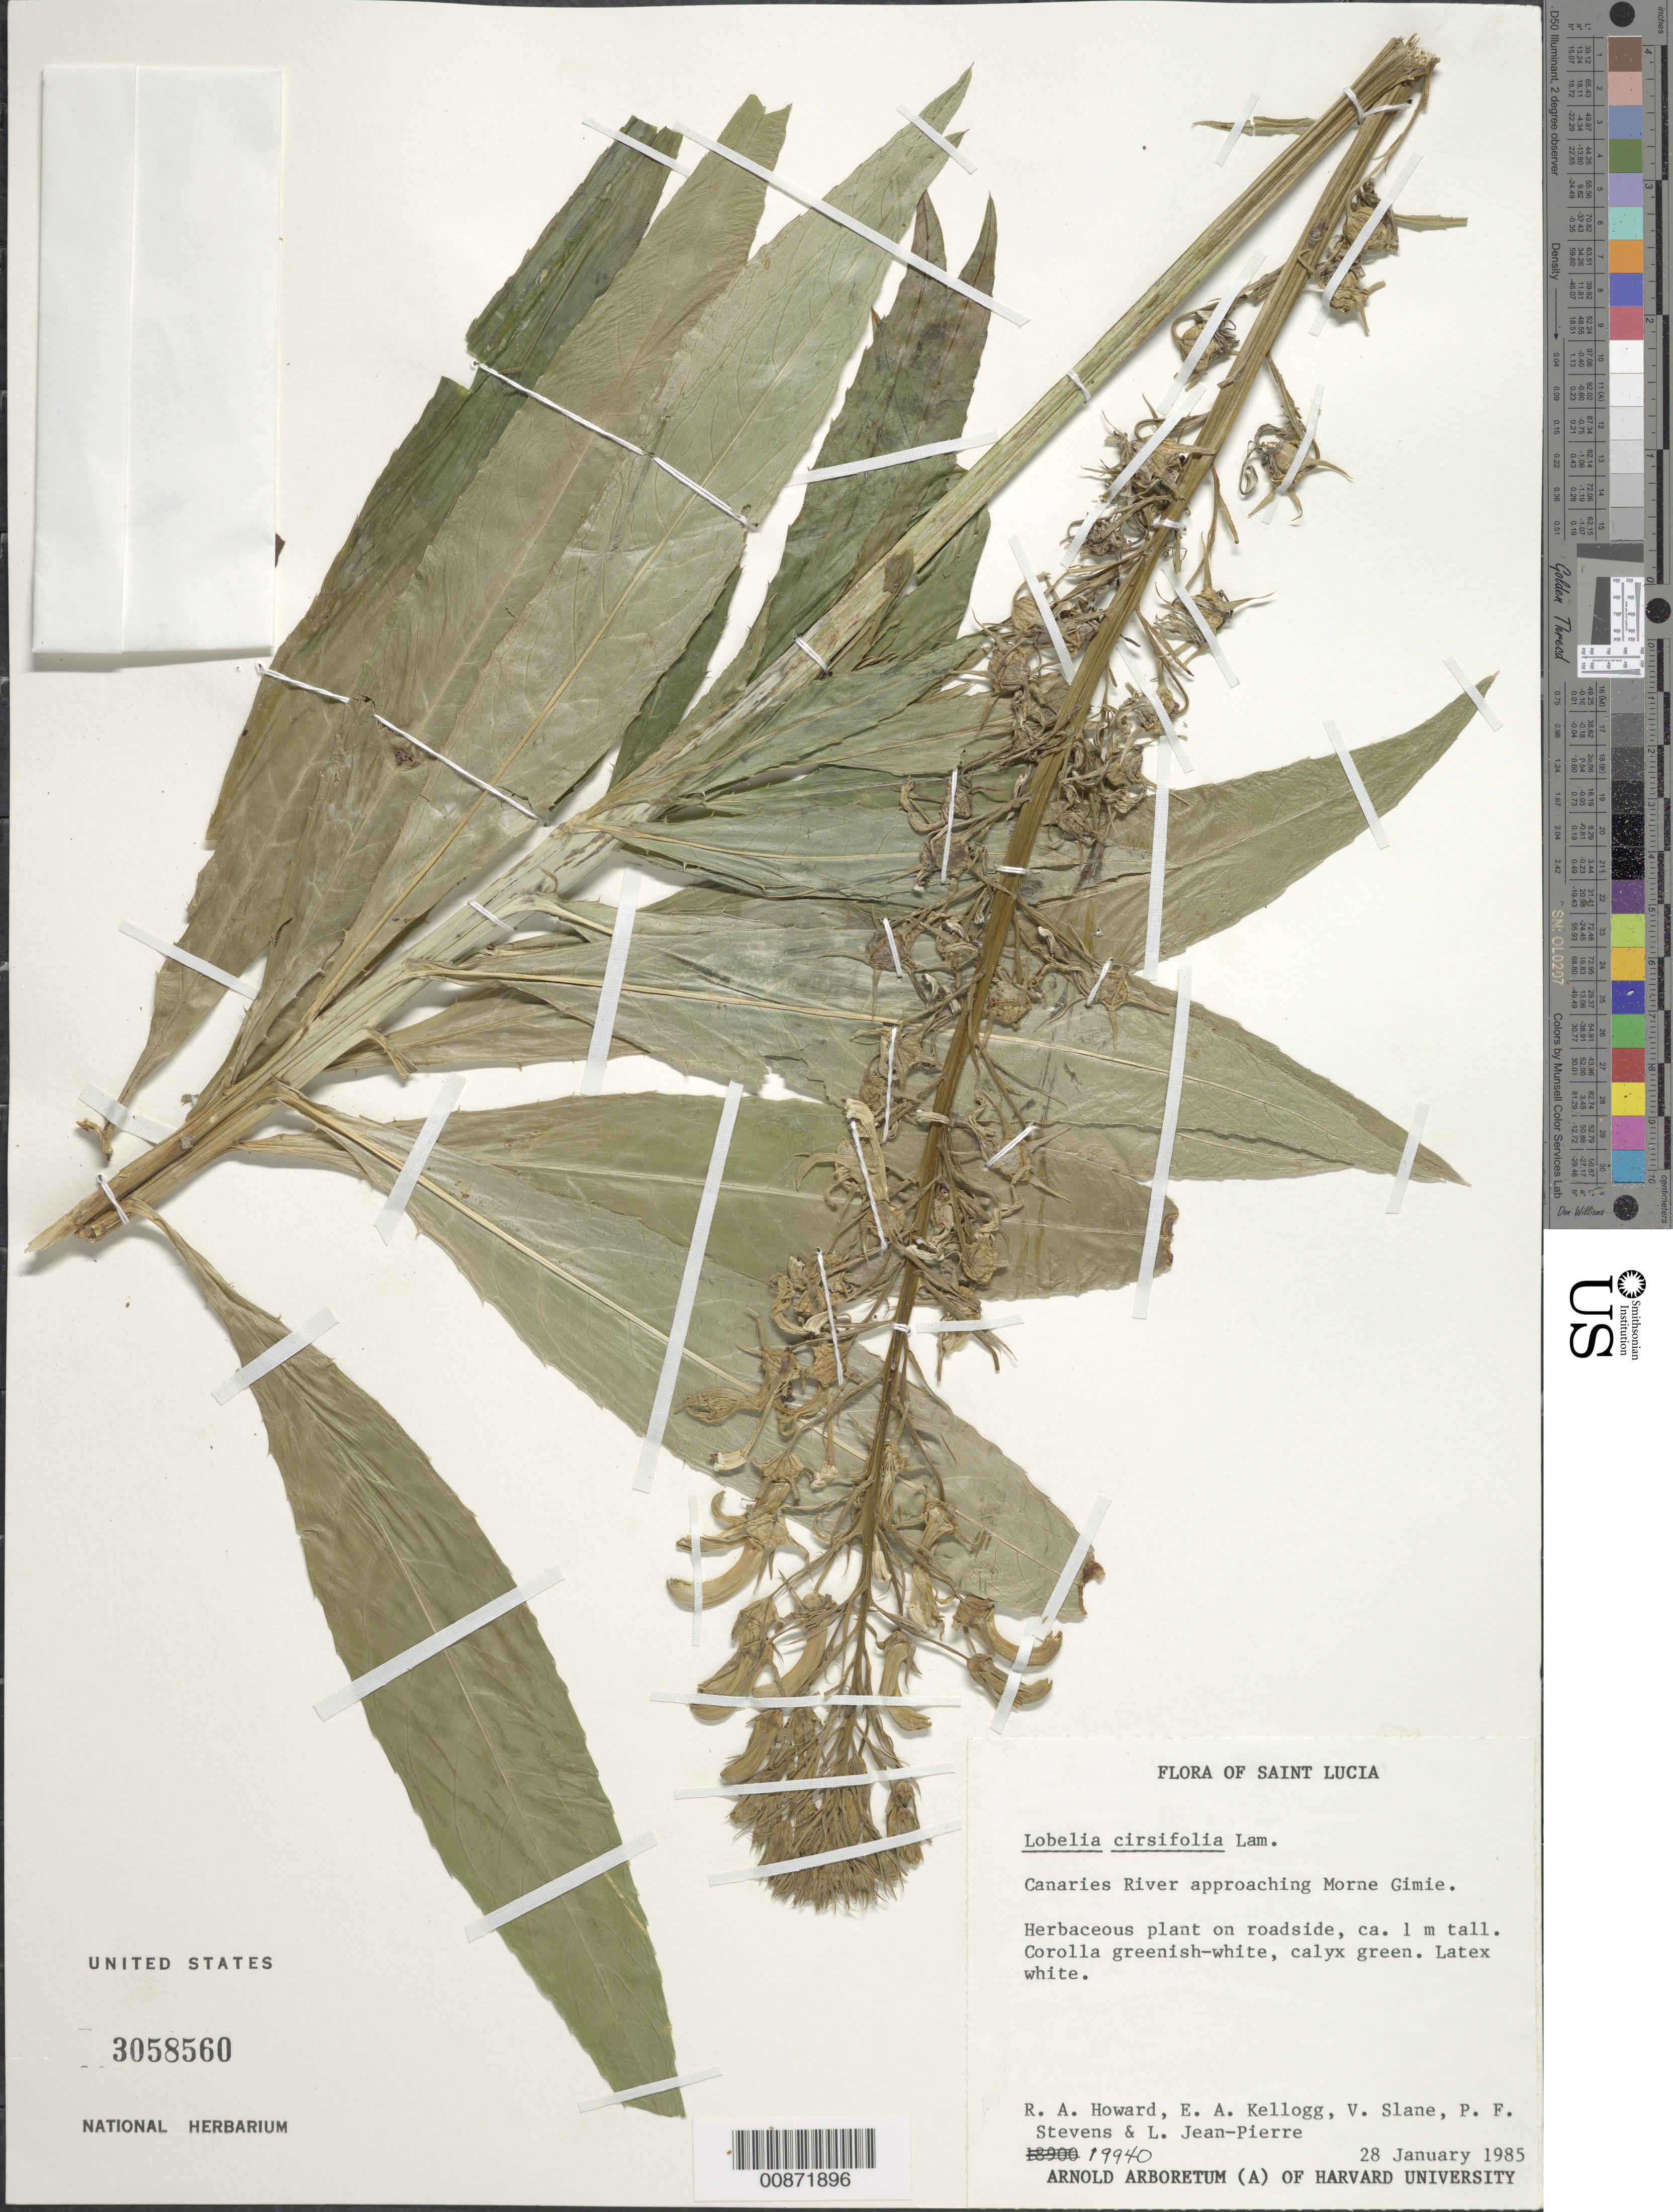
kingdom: Plantae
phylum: Tracheophyta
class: Magnoliopsida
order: Asterales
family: Campanulaceae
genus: Lobelia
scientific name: Lobelia cirsiifolia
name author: Lam.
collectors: R. A. Howard, E. A. Kellogg, V. Slane, P. F. Stevens & L. L. Jean-Pierre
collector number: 19940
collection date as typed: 28 Jan 1985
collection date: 1985-01-28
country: St. Lucia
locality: Canaries River approaching Morne Gimie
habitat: On roadside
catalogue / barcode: US 3058560